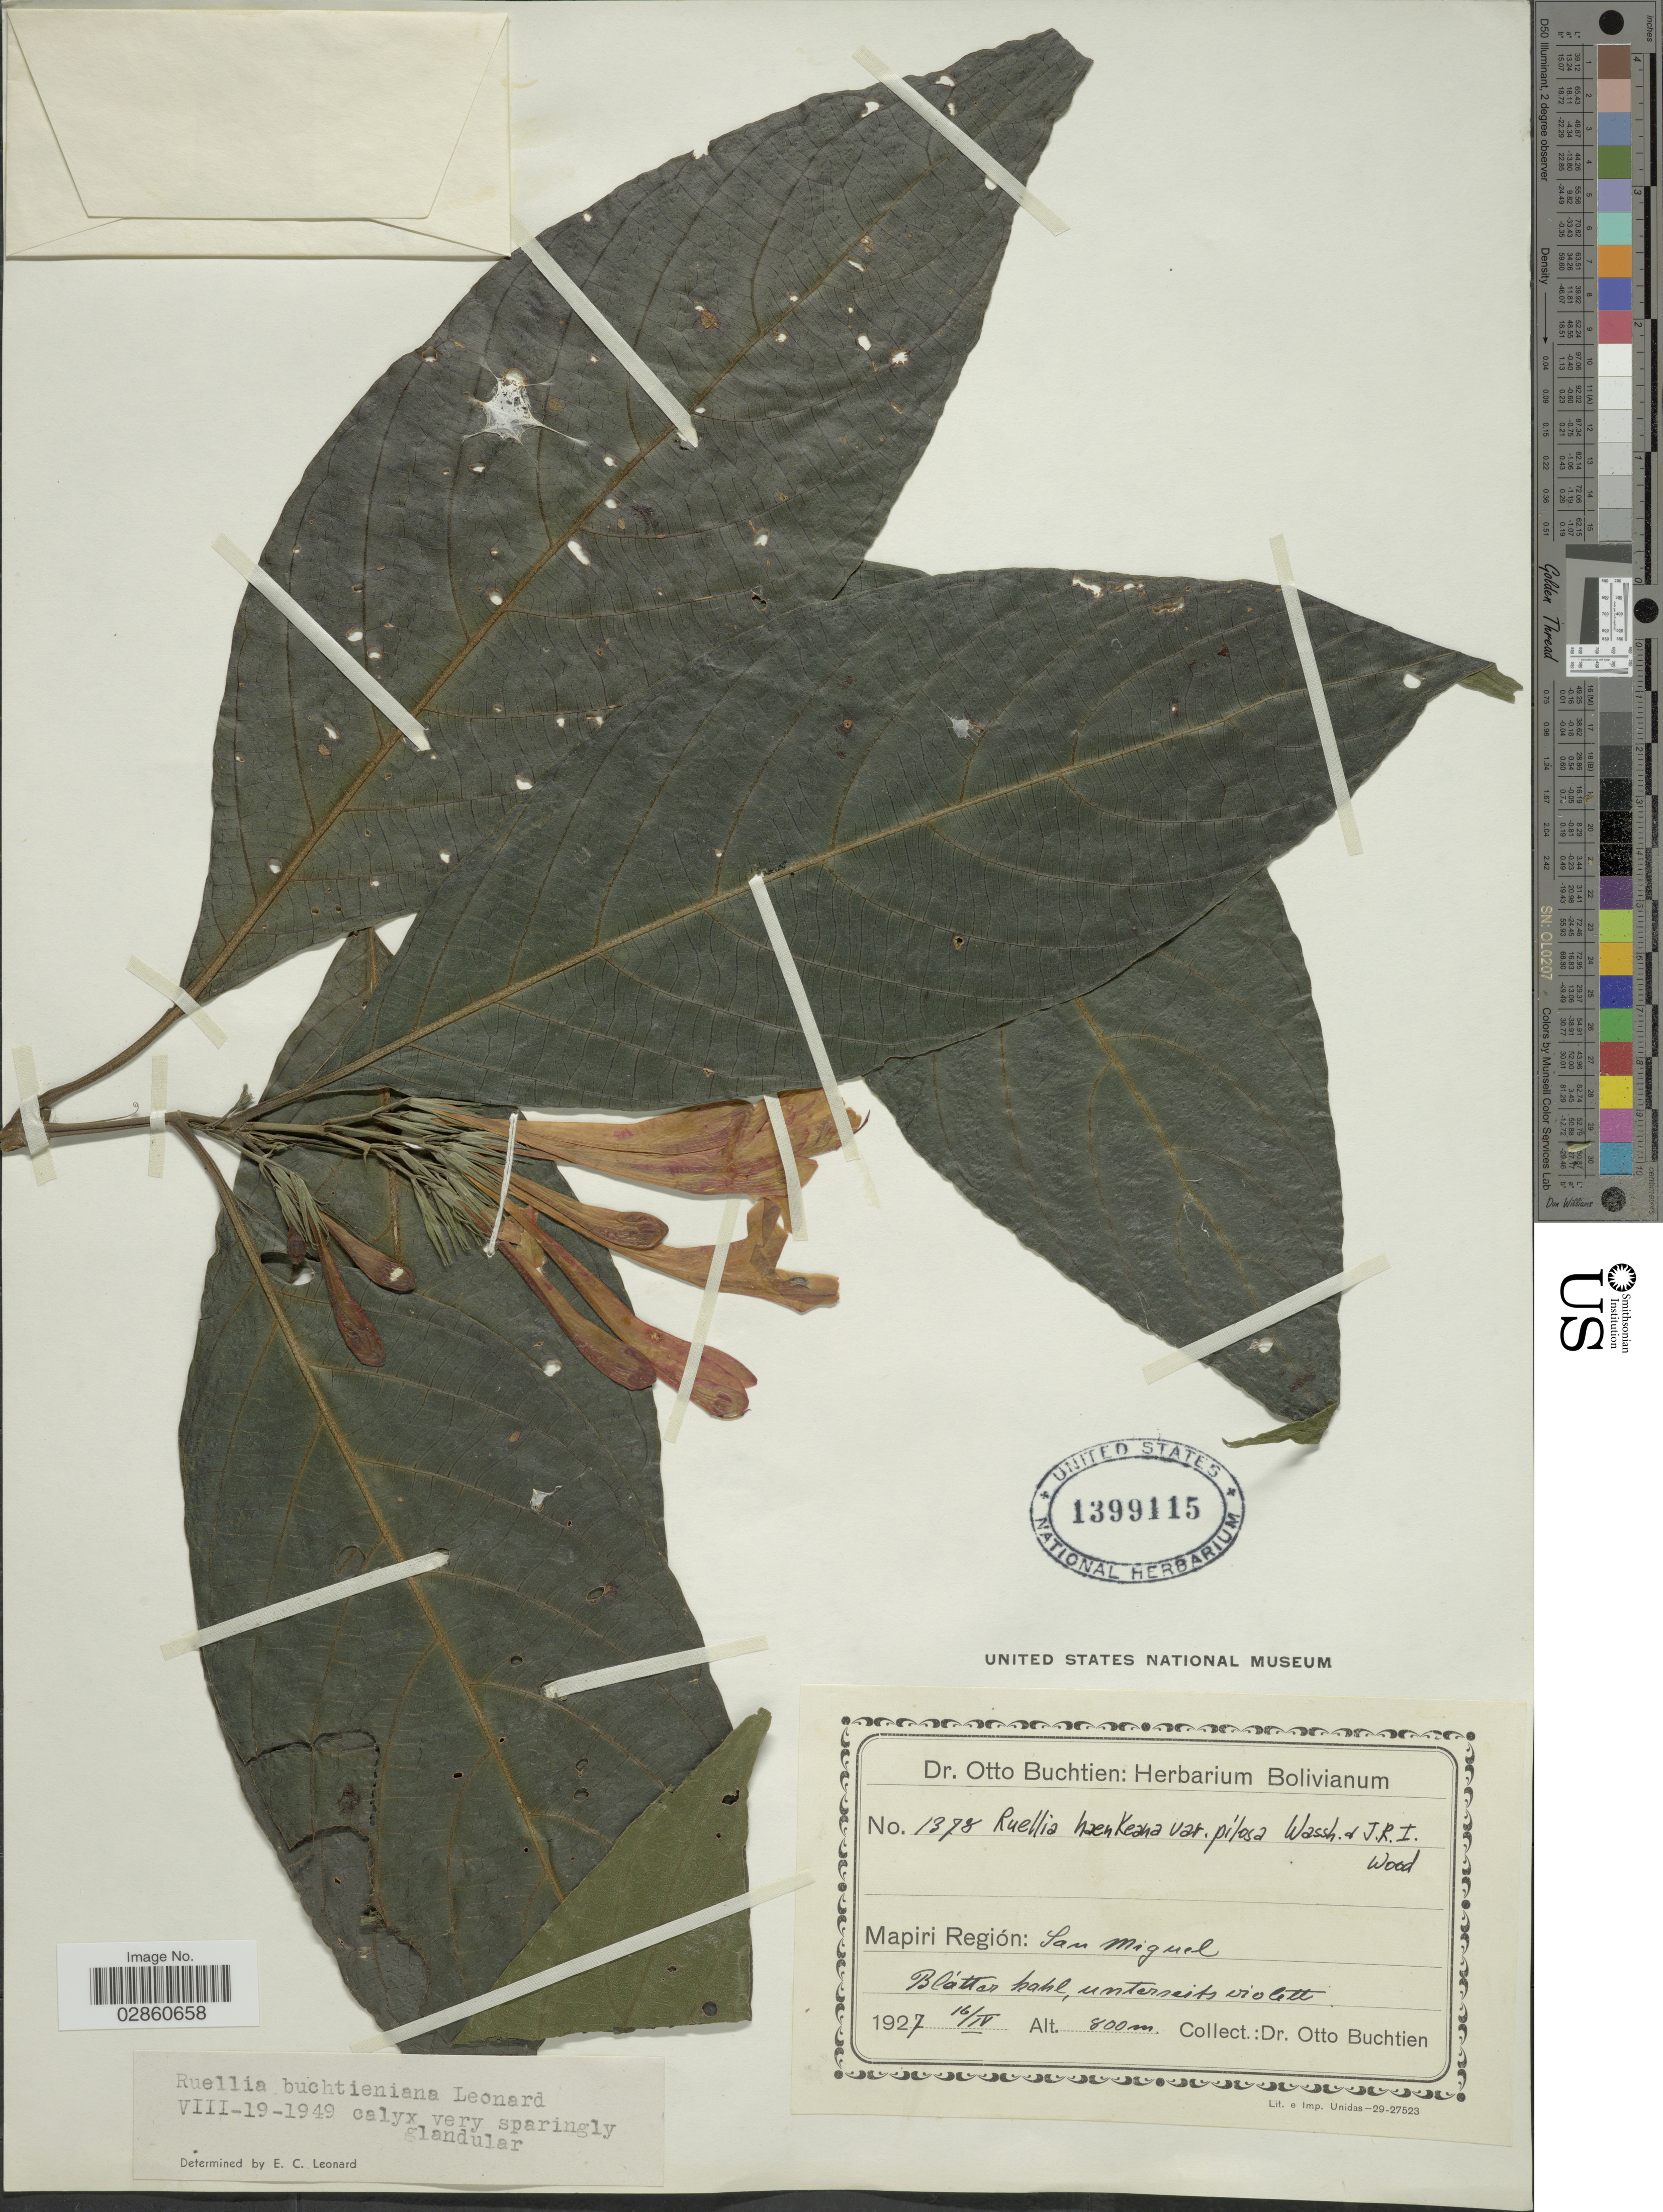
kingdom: Plantae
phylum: Tracheophyta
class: Magnoliopsida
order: Lamiales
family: Acanthaceae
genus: Ruellia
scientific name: Ruellia haenkeana var. pilosa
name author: Wassh. & J.R.I. Wood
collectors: O. Buchtien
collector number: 1378*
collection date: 1927-04-16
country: Bolivia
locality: Mapiri Región: San Miguel.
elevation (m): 800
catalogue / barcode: US 1399115